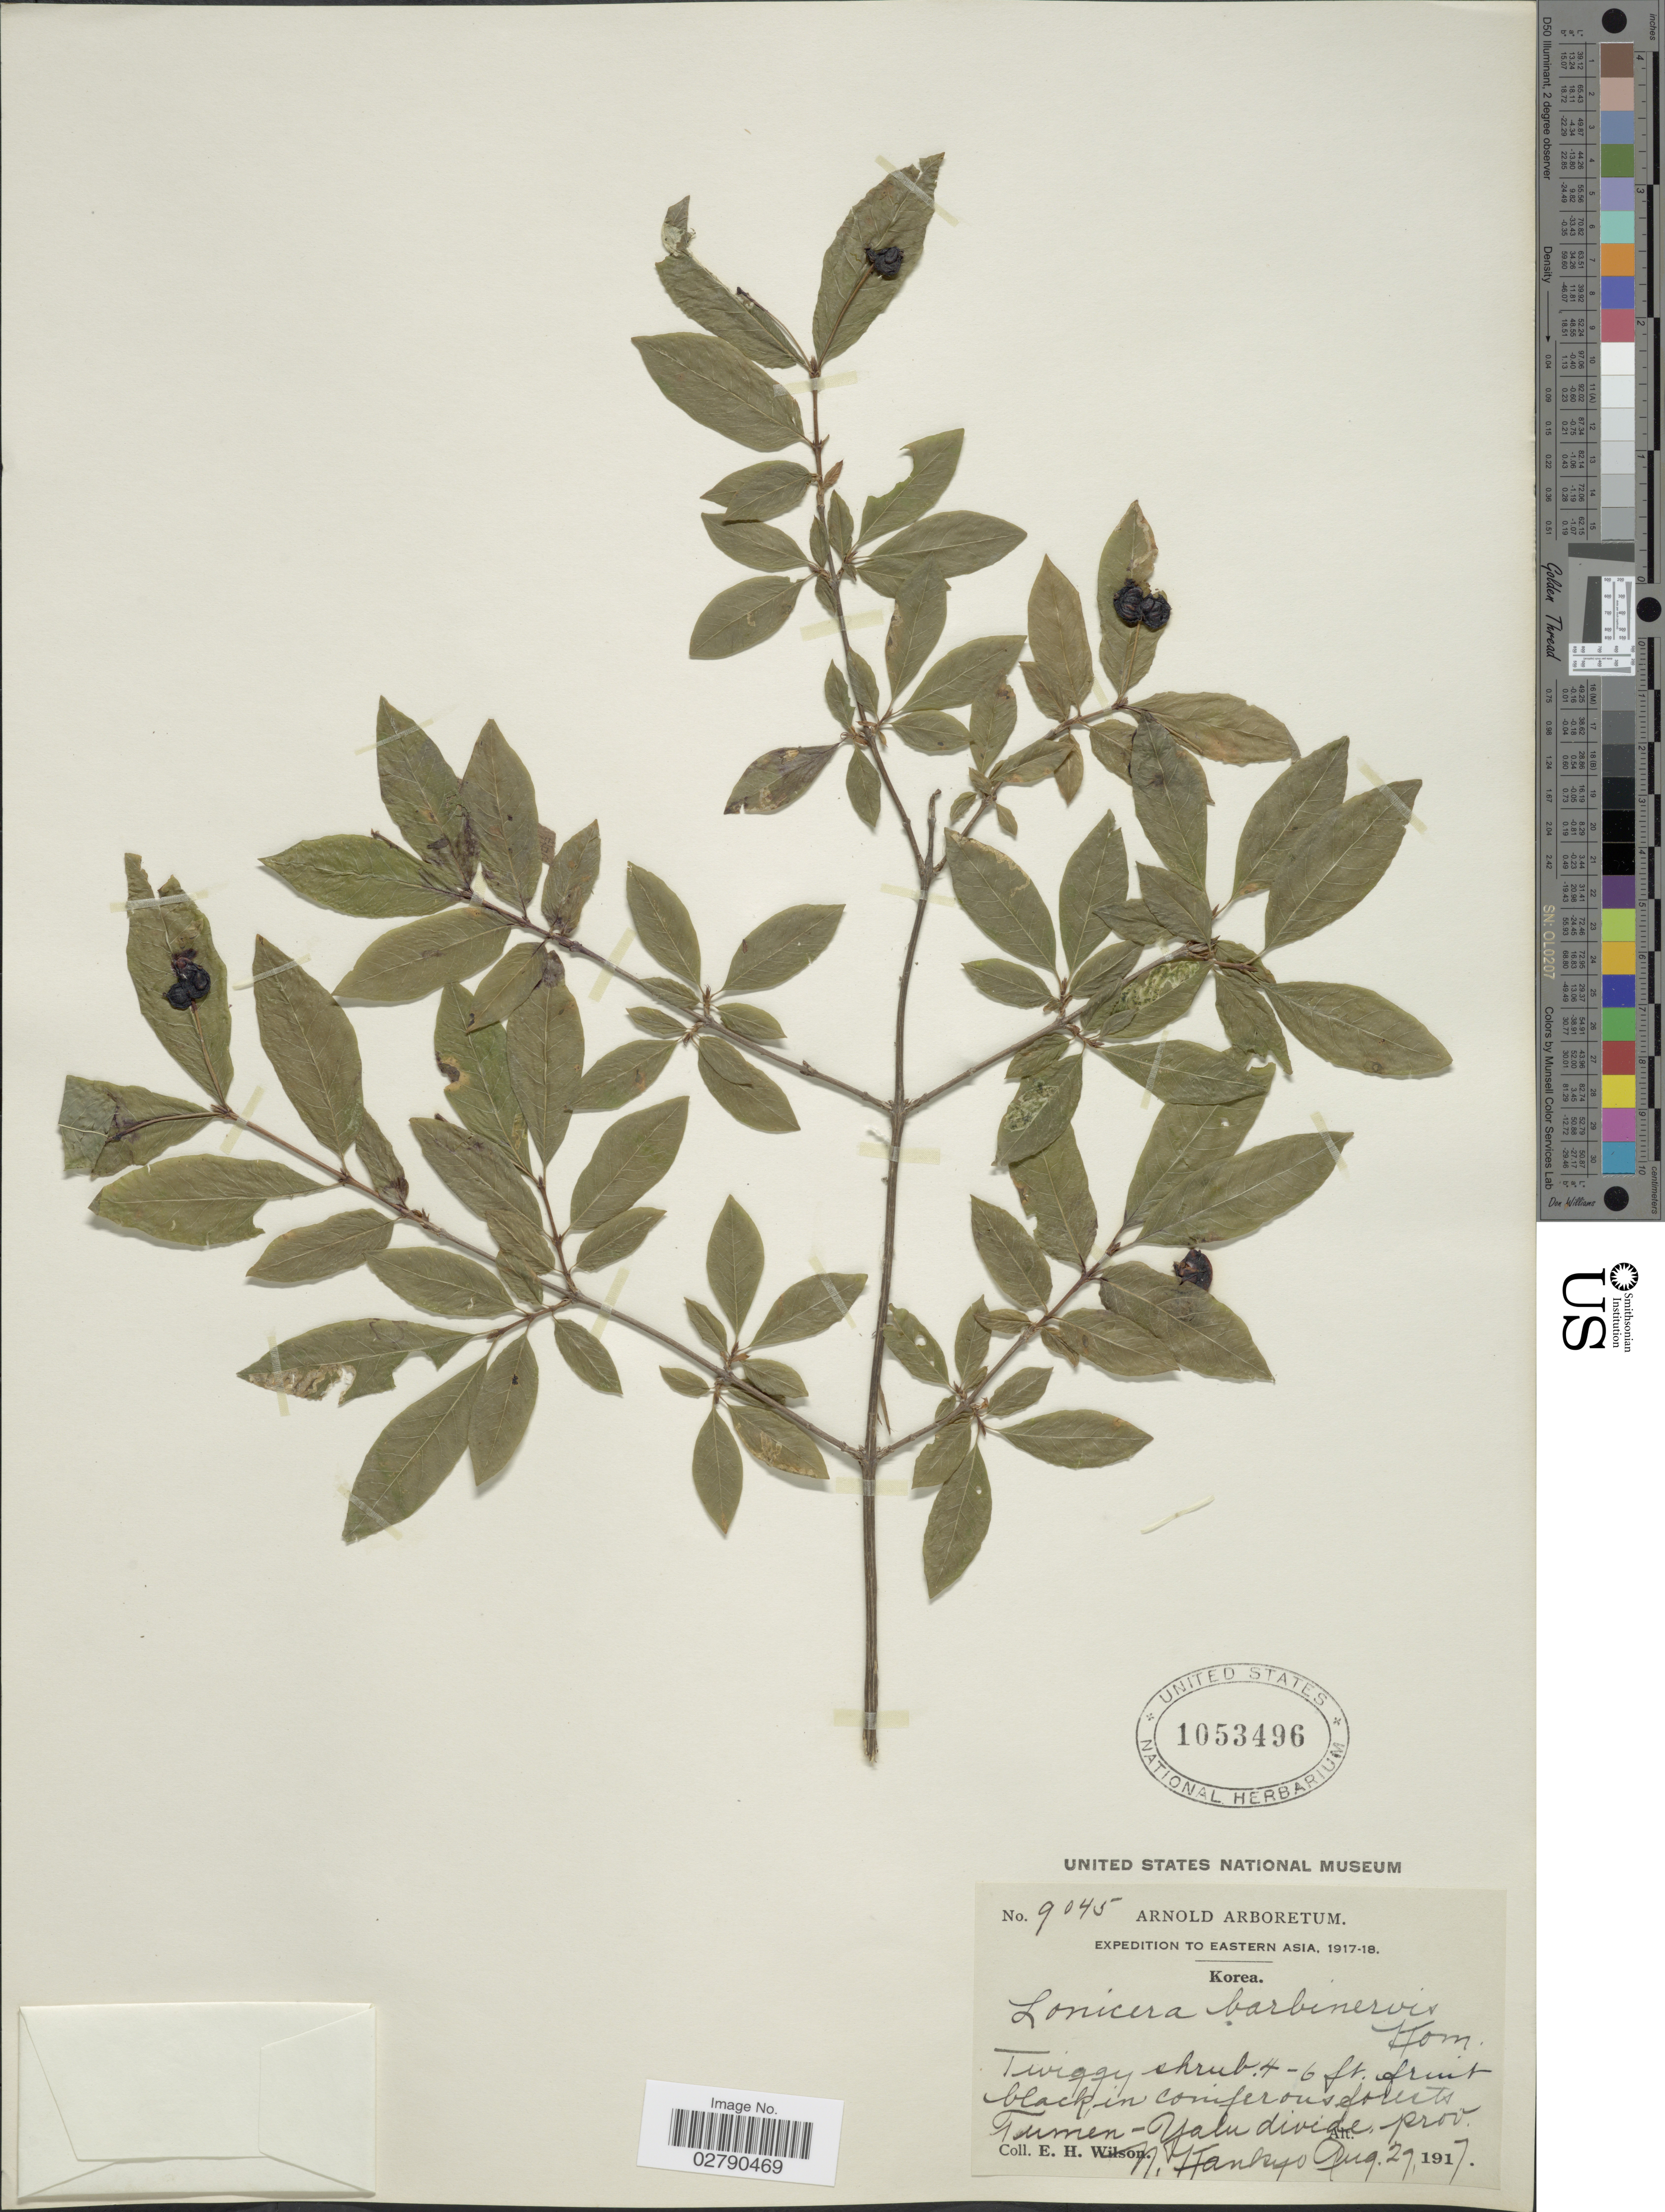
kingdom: Plantae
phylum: Tracheophyta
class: Magnoliopsida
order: Dipsacales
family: Caprifoliaceae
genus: Lonicera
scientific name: Lonicera barbinervis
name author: Kom.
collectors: E. Wilson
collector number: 9045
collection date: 1917-08-29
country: North Korea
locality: Tumen-Yalu divide prov. N. Kankyo.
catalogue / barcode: US 1053496